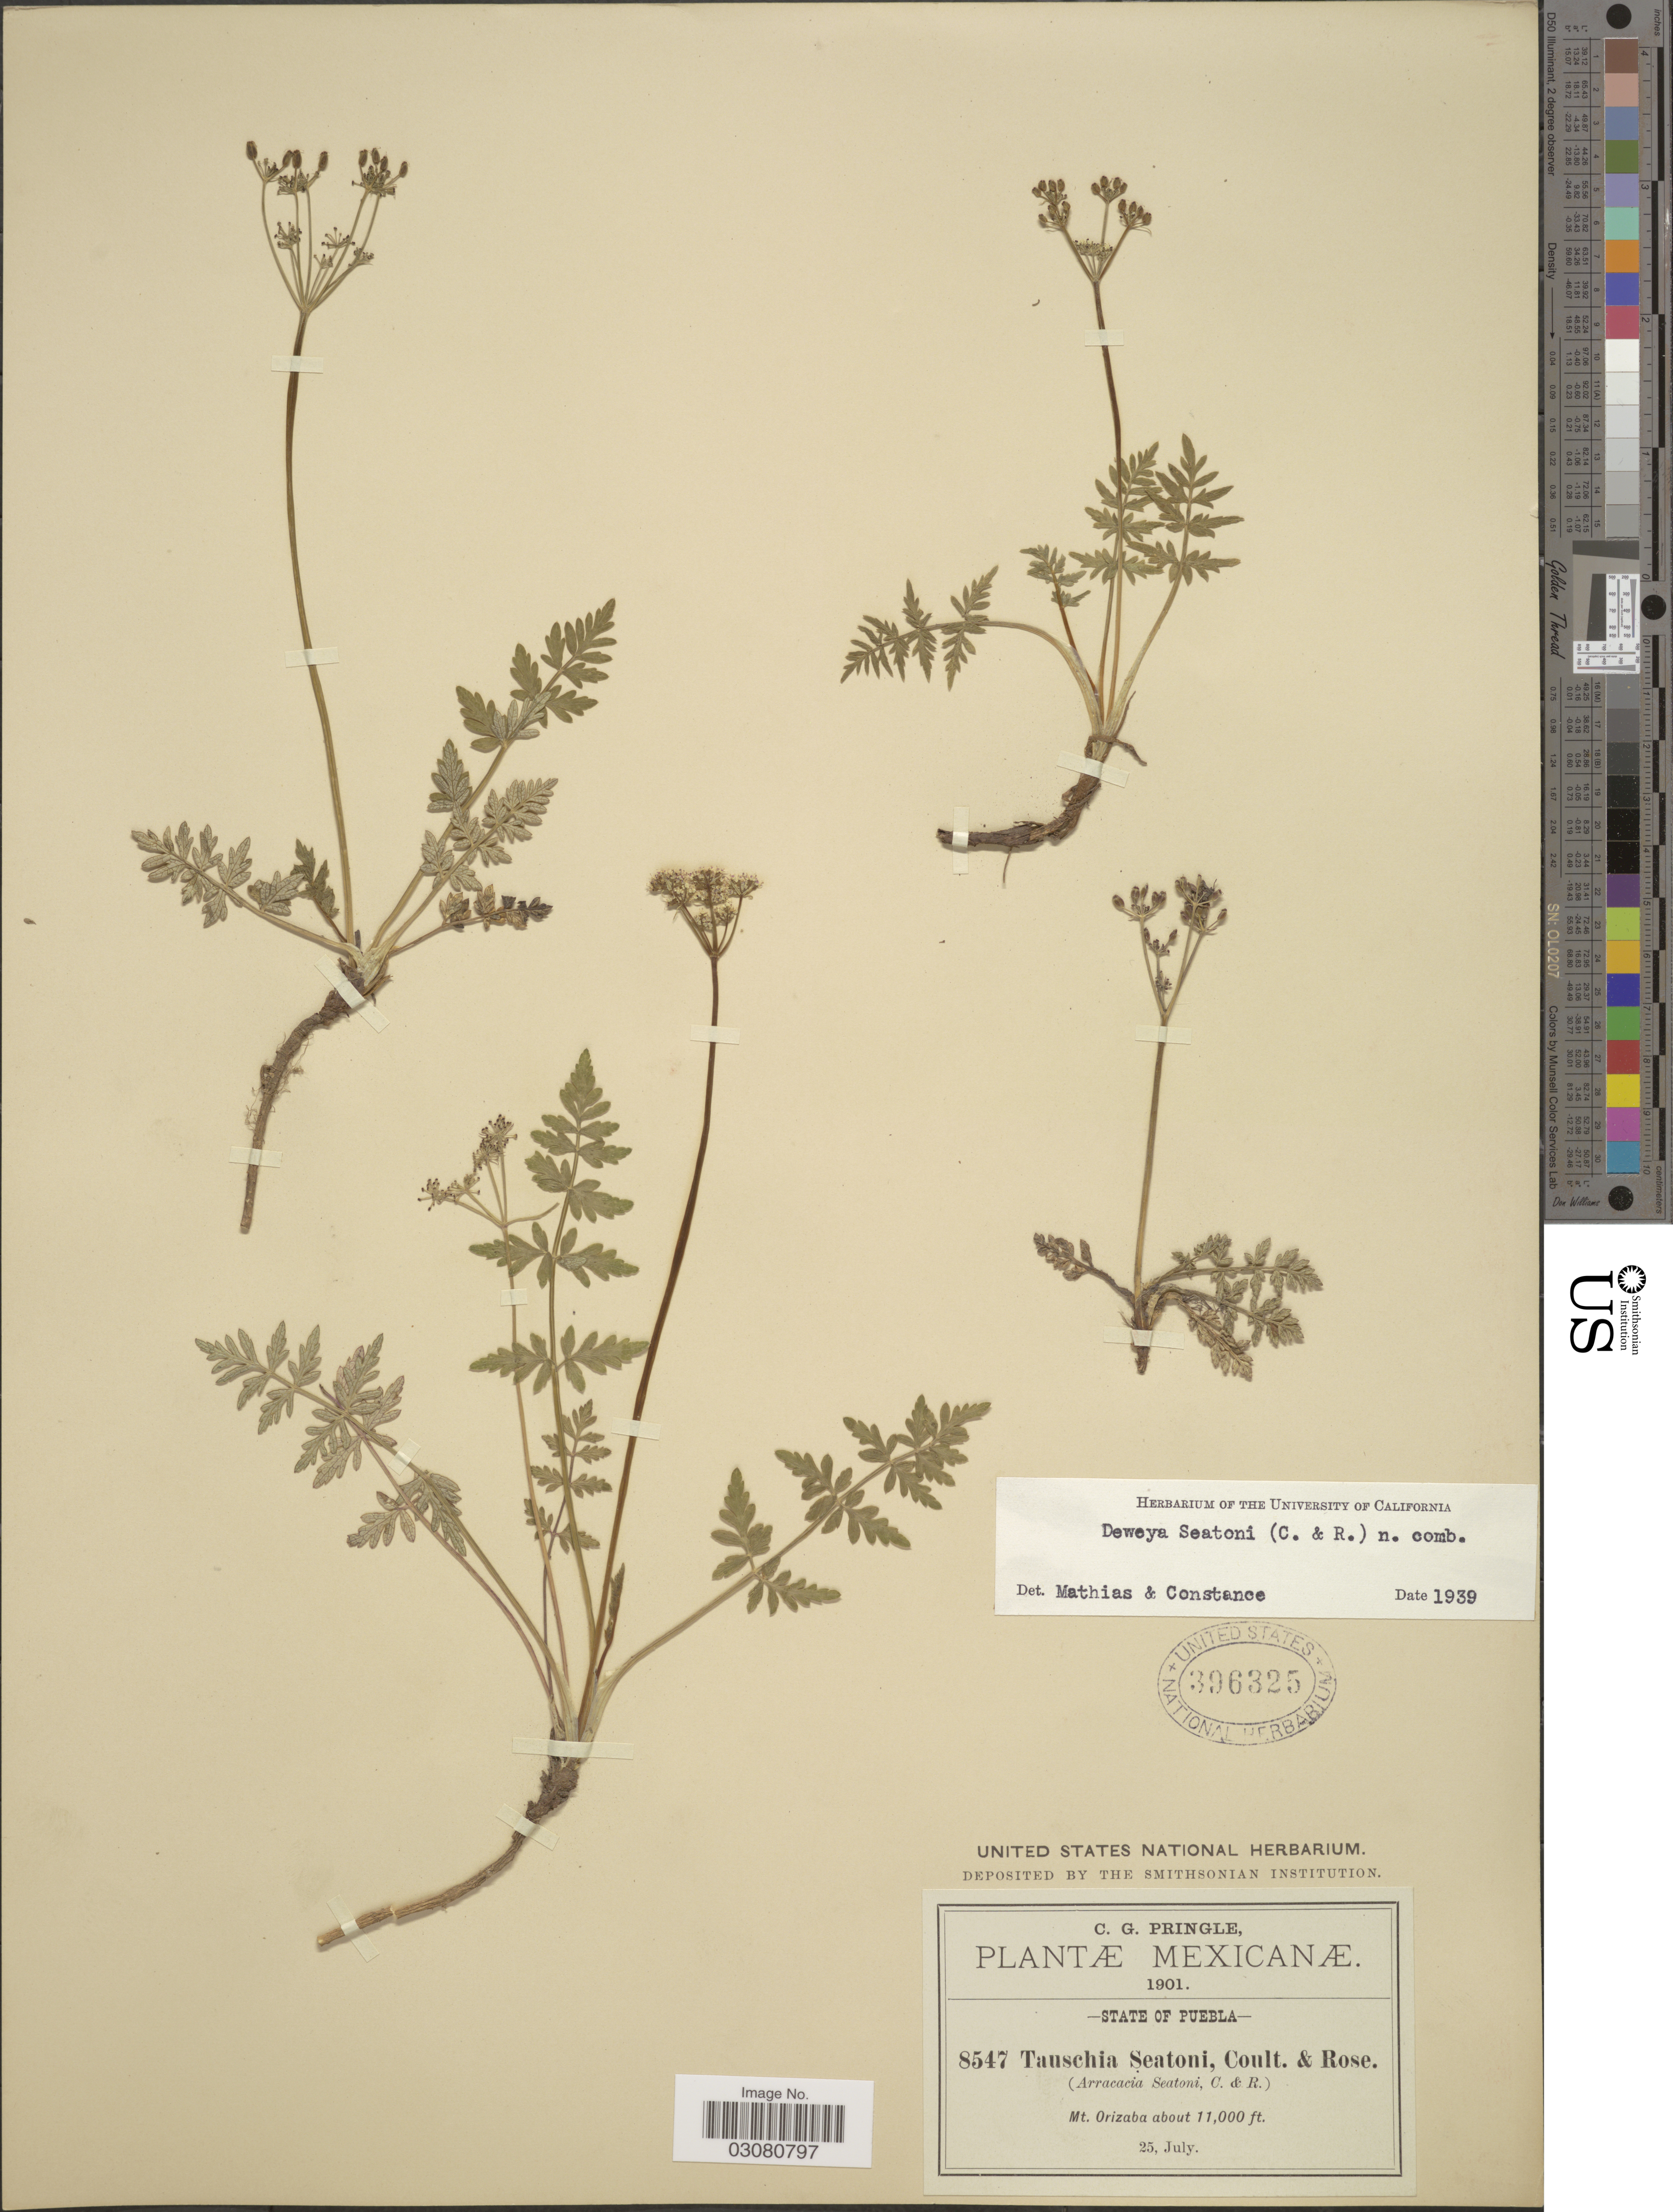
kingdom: Plantae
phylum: Tracheophyta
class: Magnoliopsida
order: Apiales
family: Apiaceae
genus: Tauschia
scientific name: Tauschia seatonii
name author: J.M. Coult. & Rose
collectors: C. G. Pringle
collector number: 8547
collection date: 1901-07-25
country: Mexico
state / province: Puebla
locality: Mt. Orizaba.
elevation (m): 3353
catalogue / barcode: US 396325